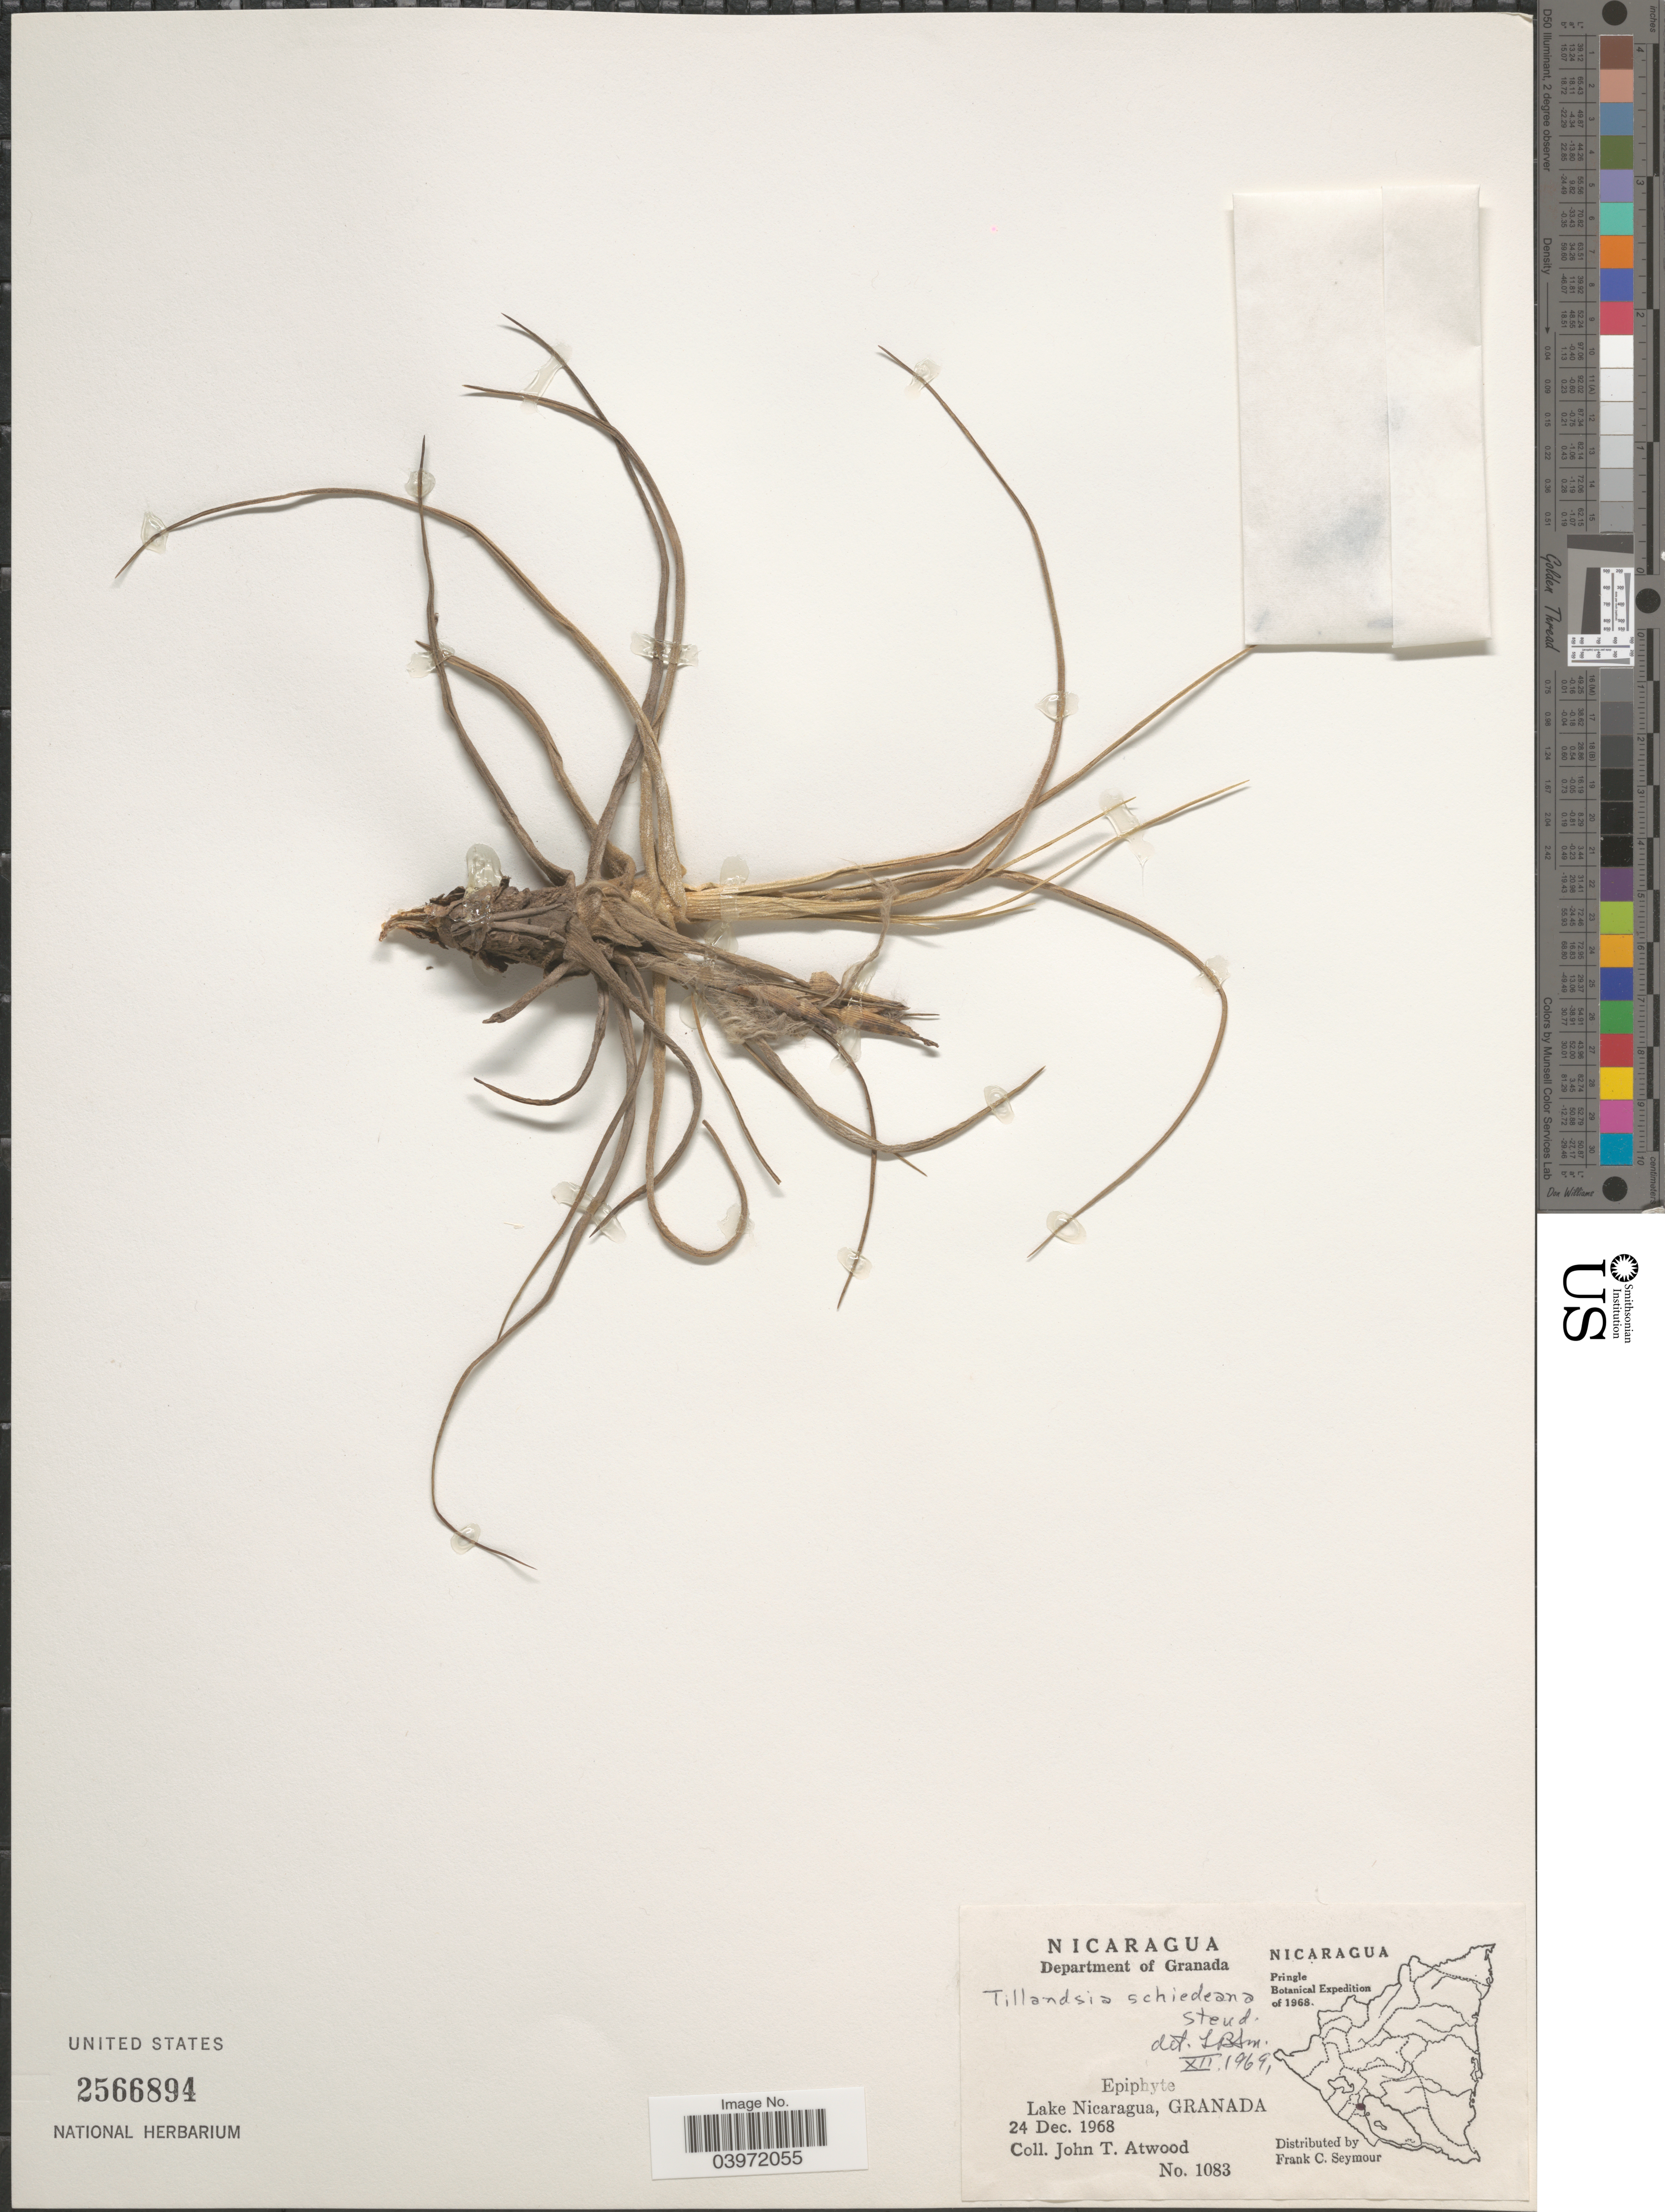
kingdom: Plantae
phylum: Tracheophyta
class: Liliopsida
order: Poales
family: Bromeliaceae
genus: Tillandsia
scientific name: Tillandsia schiedeana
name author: Steud.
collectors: J. T. Atwood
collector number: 1083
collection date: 1968-12-24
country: Nicaragua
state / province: Granada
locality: Department of Granada. Lake Nicaragua, Granada.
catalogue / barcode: US 2566894